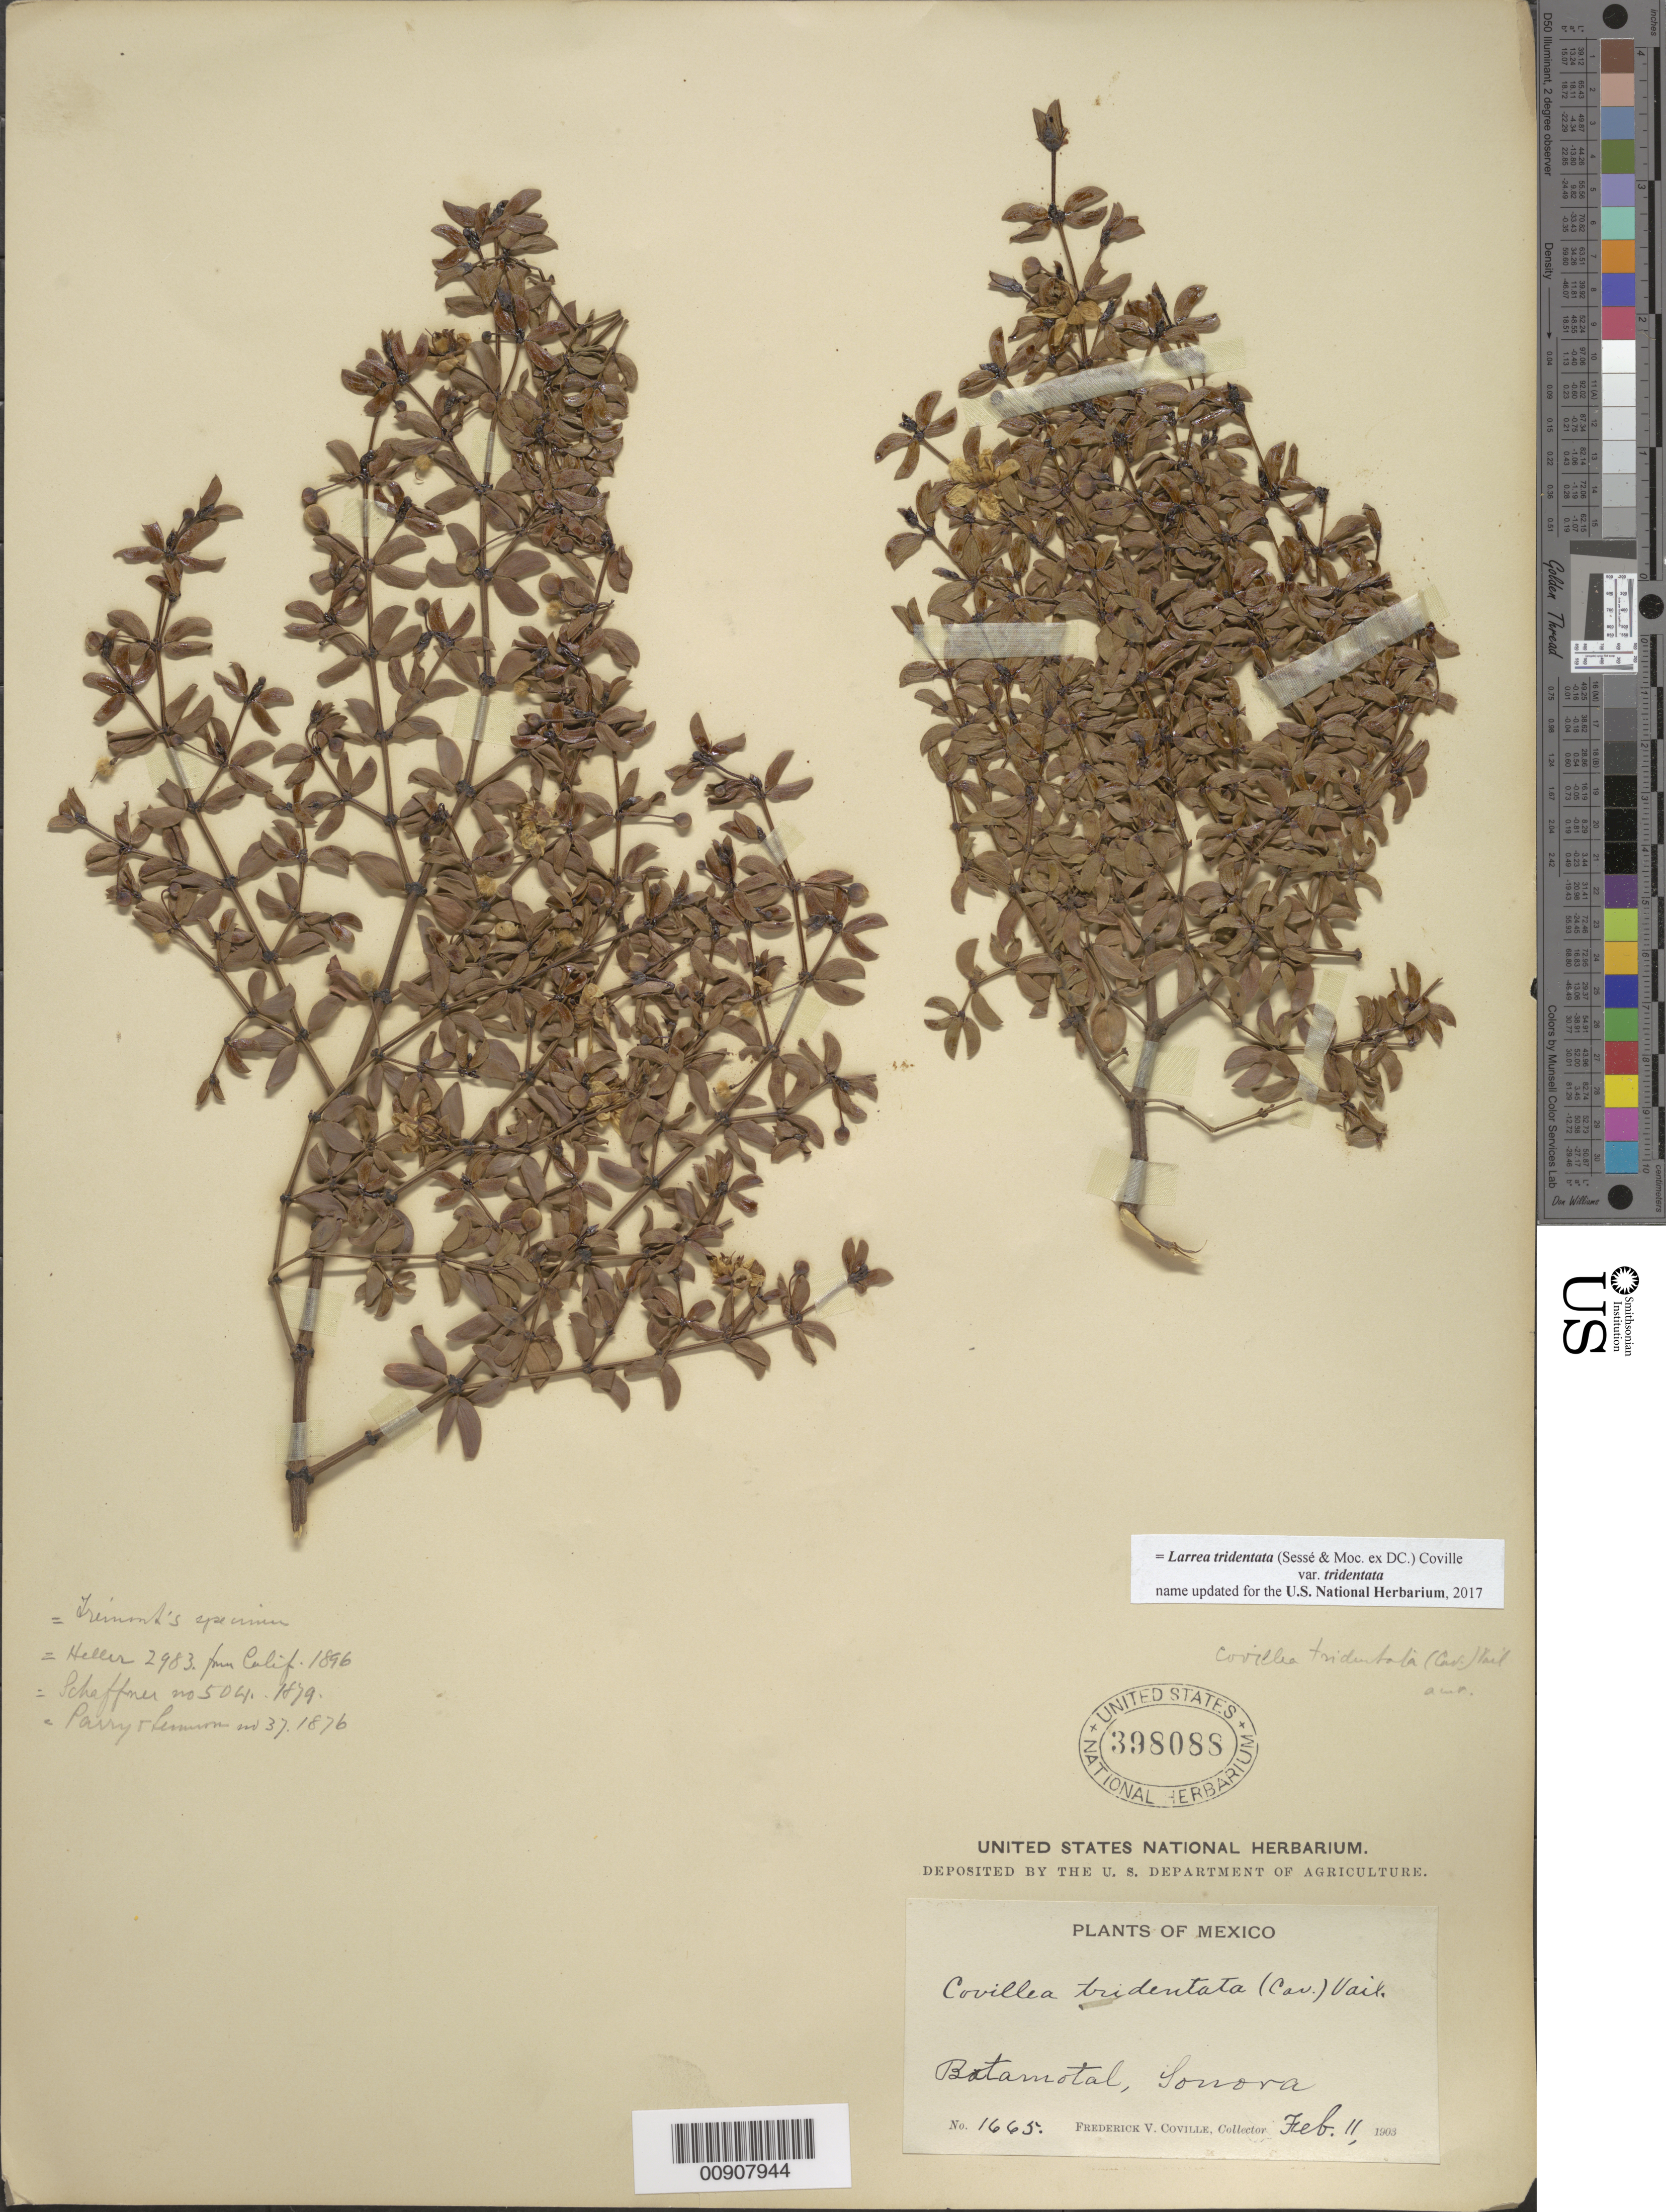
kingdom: Plantae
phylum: Tracheophyta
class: Magnoliopsida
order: Zygophyllales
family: Zygophyllaceae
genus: Larrea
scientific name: Larrea tridentata var. tridentata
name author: (Sessé & Moc. ex DC.) Coville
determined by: Strong, M. T., (US), Smithsonian Institution - National Museum of Natural History (UNITED STATES)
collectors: F. V. Coville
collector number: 1665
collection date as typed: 11 Feb 1903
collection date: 1903-02-11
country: Mexico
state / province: Sonora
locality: Batamotal, Sonora.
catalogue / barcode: US 398088